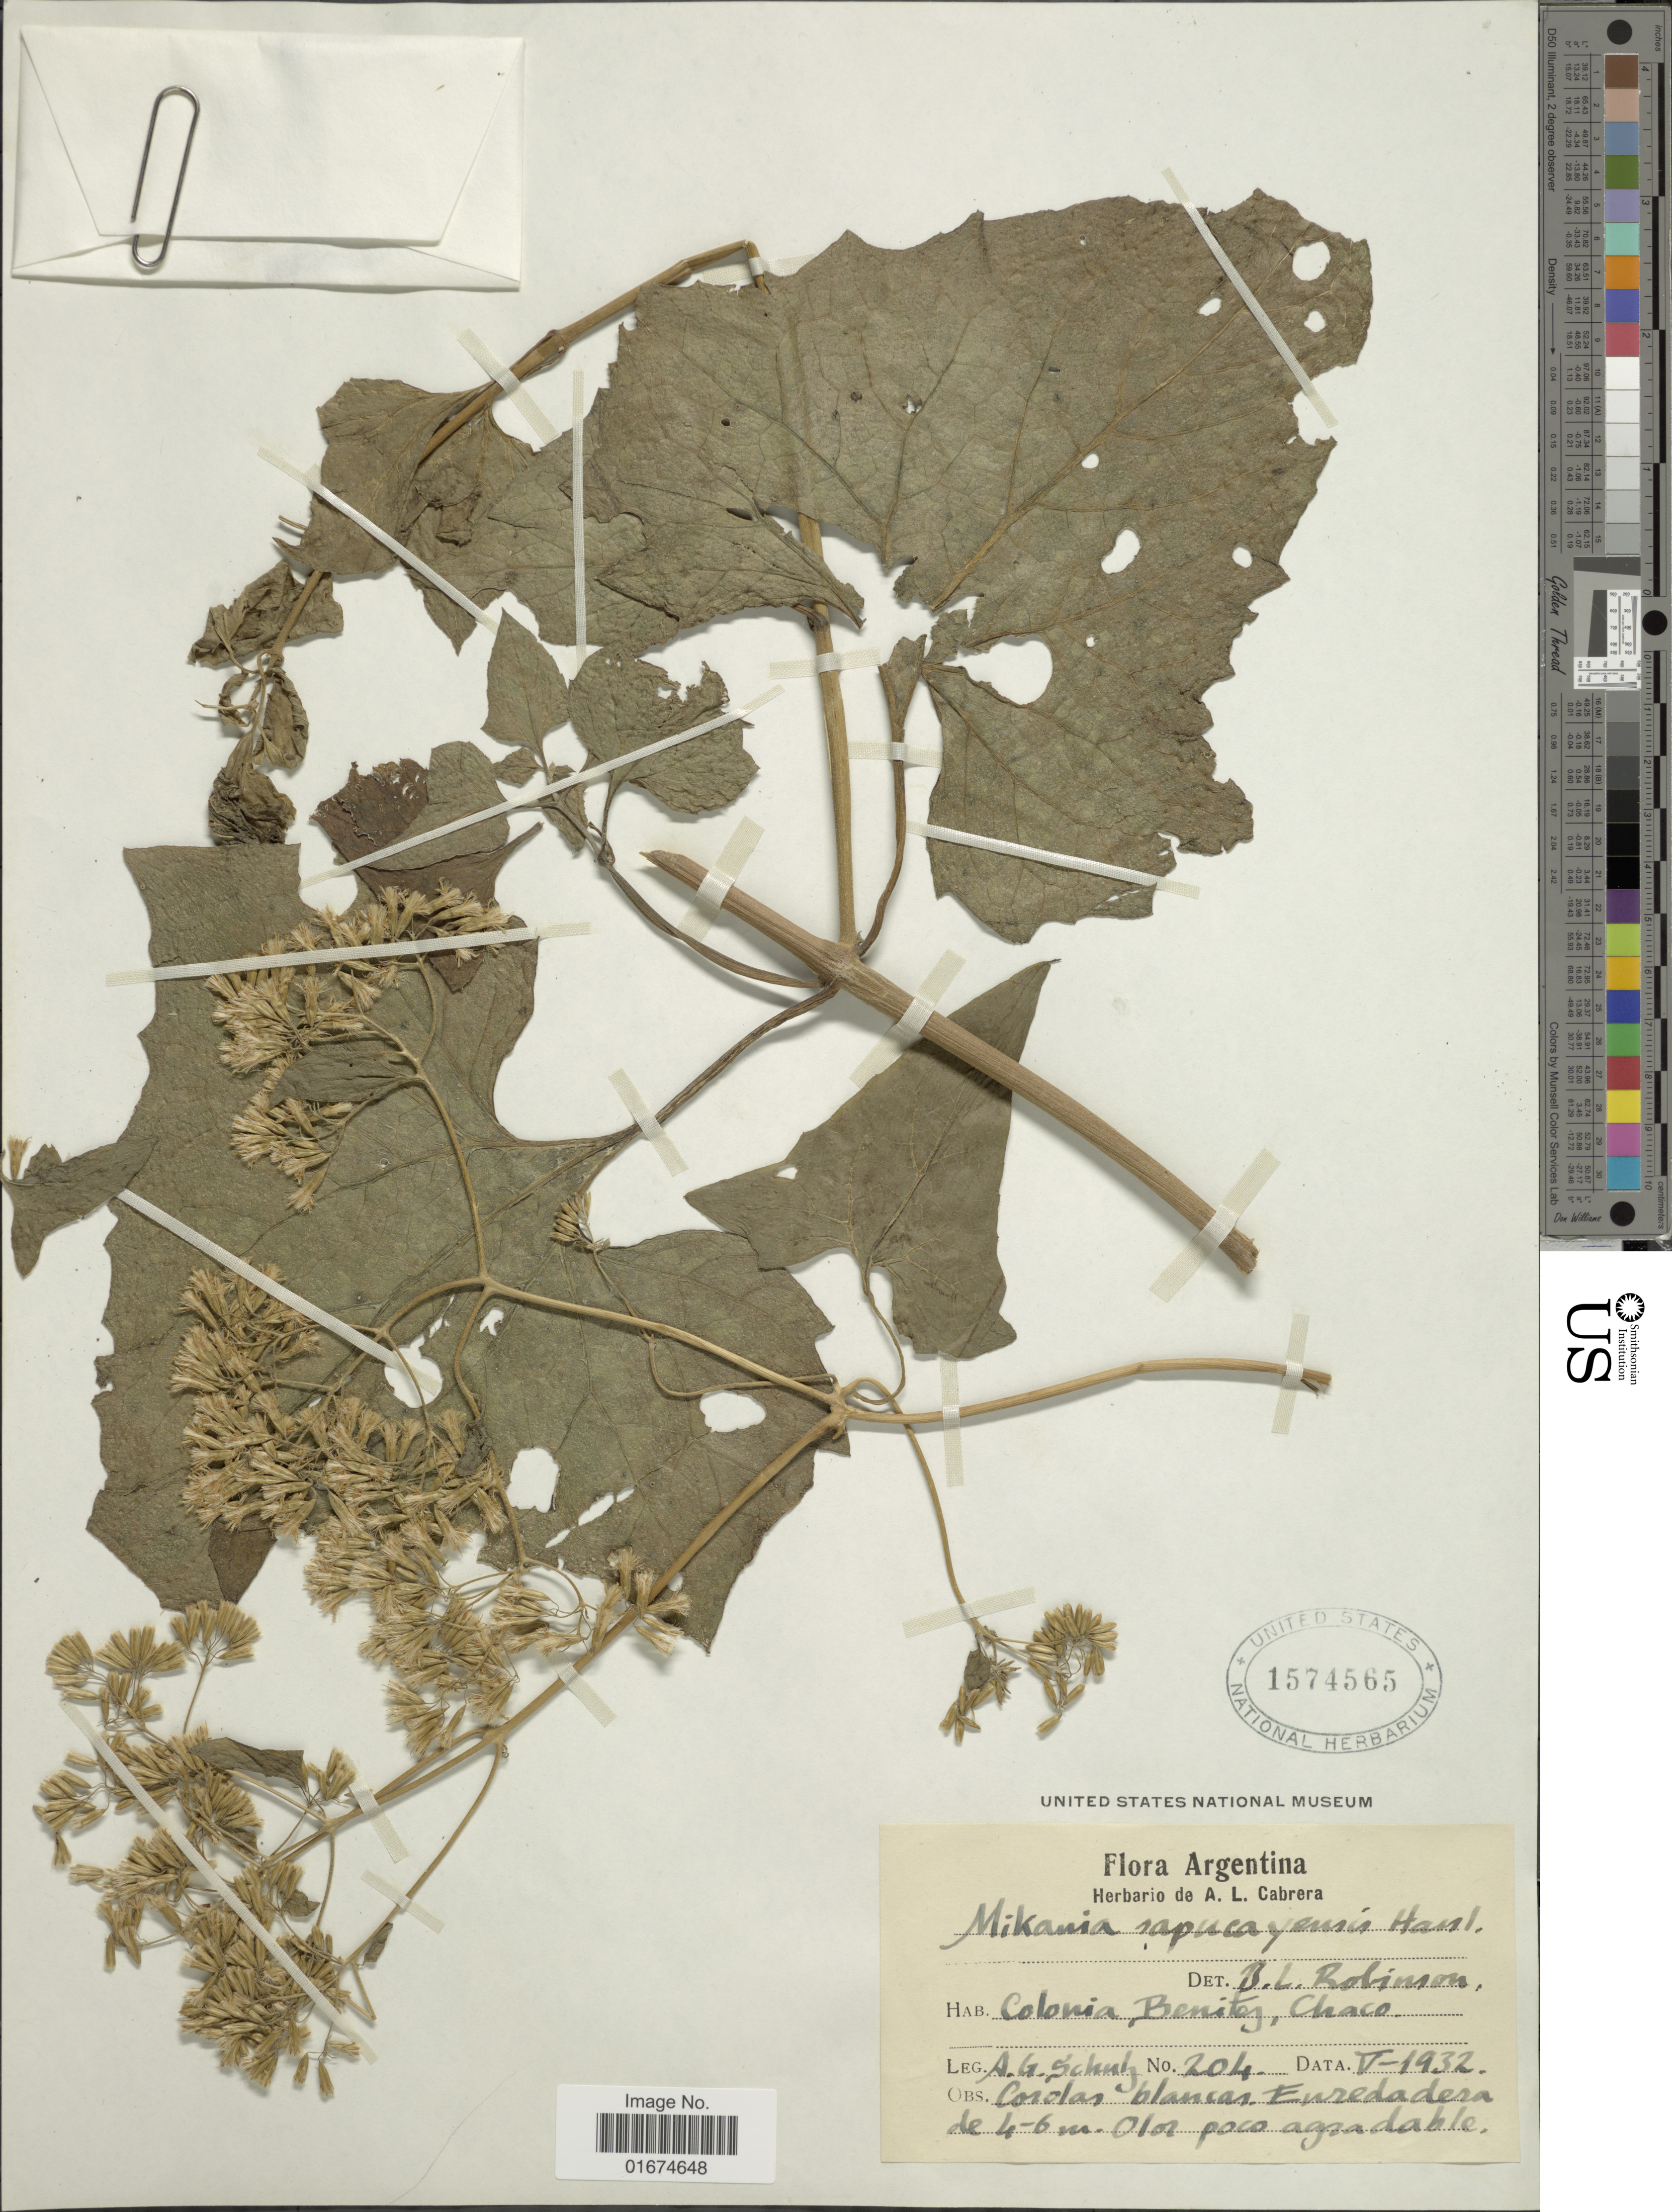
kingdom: Plantae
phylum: Tracheophyta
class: Magnoliopsida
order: Asterales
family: Asteraceae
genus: Mikania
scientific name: Mikania sapucayensis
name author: Hassl.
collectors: A. G. Schulz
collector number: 204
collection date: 1932-05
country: Argentina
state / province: Chaco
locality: Colonia Benitej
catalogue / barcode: US 1574565